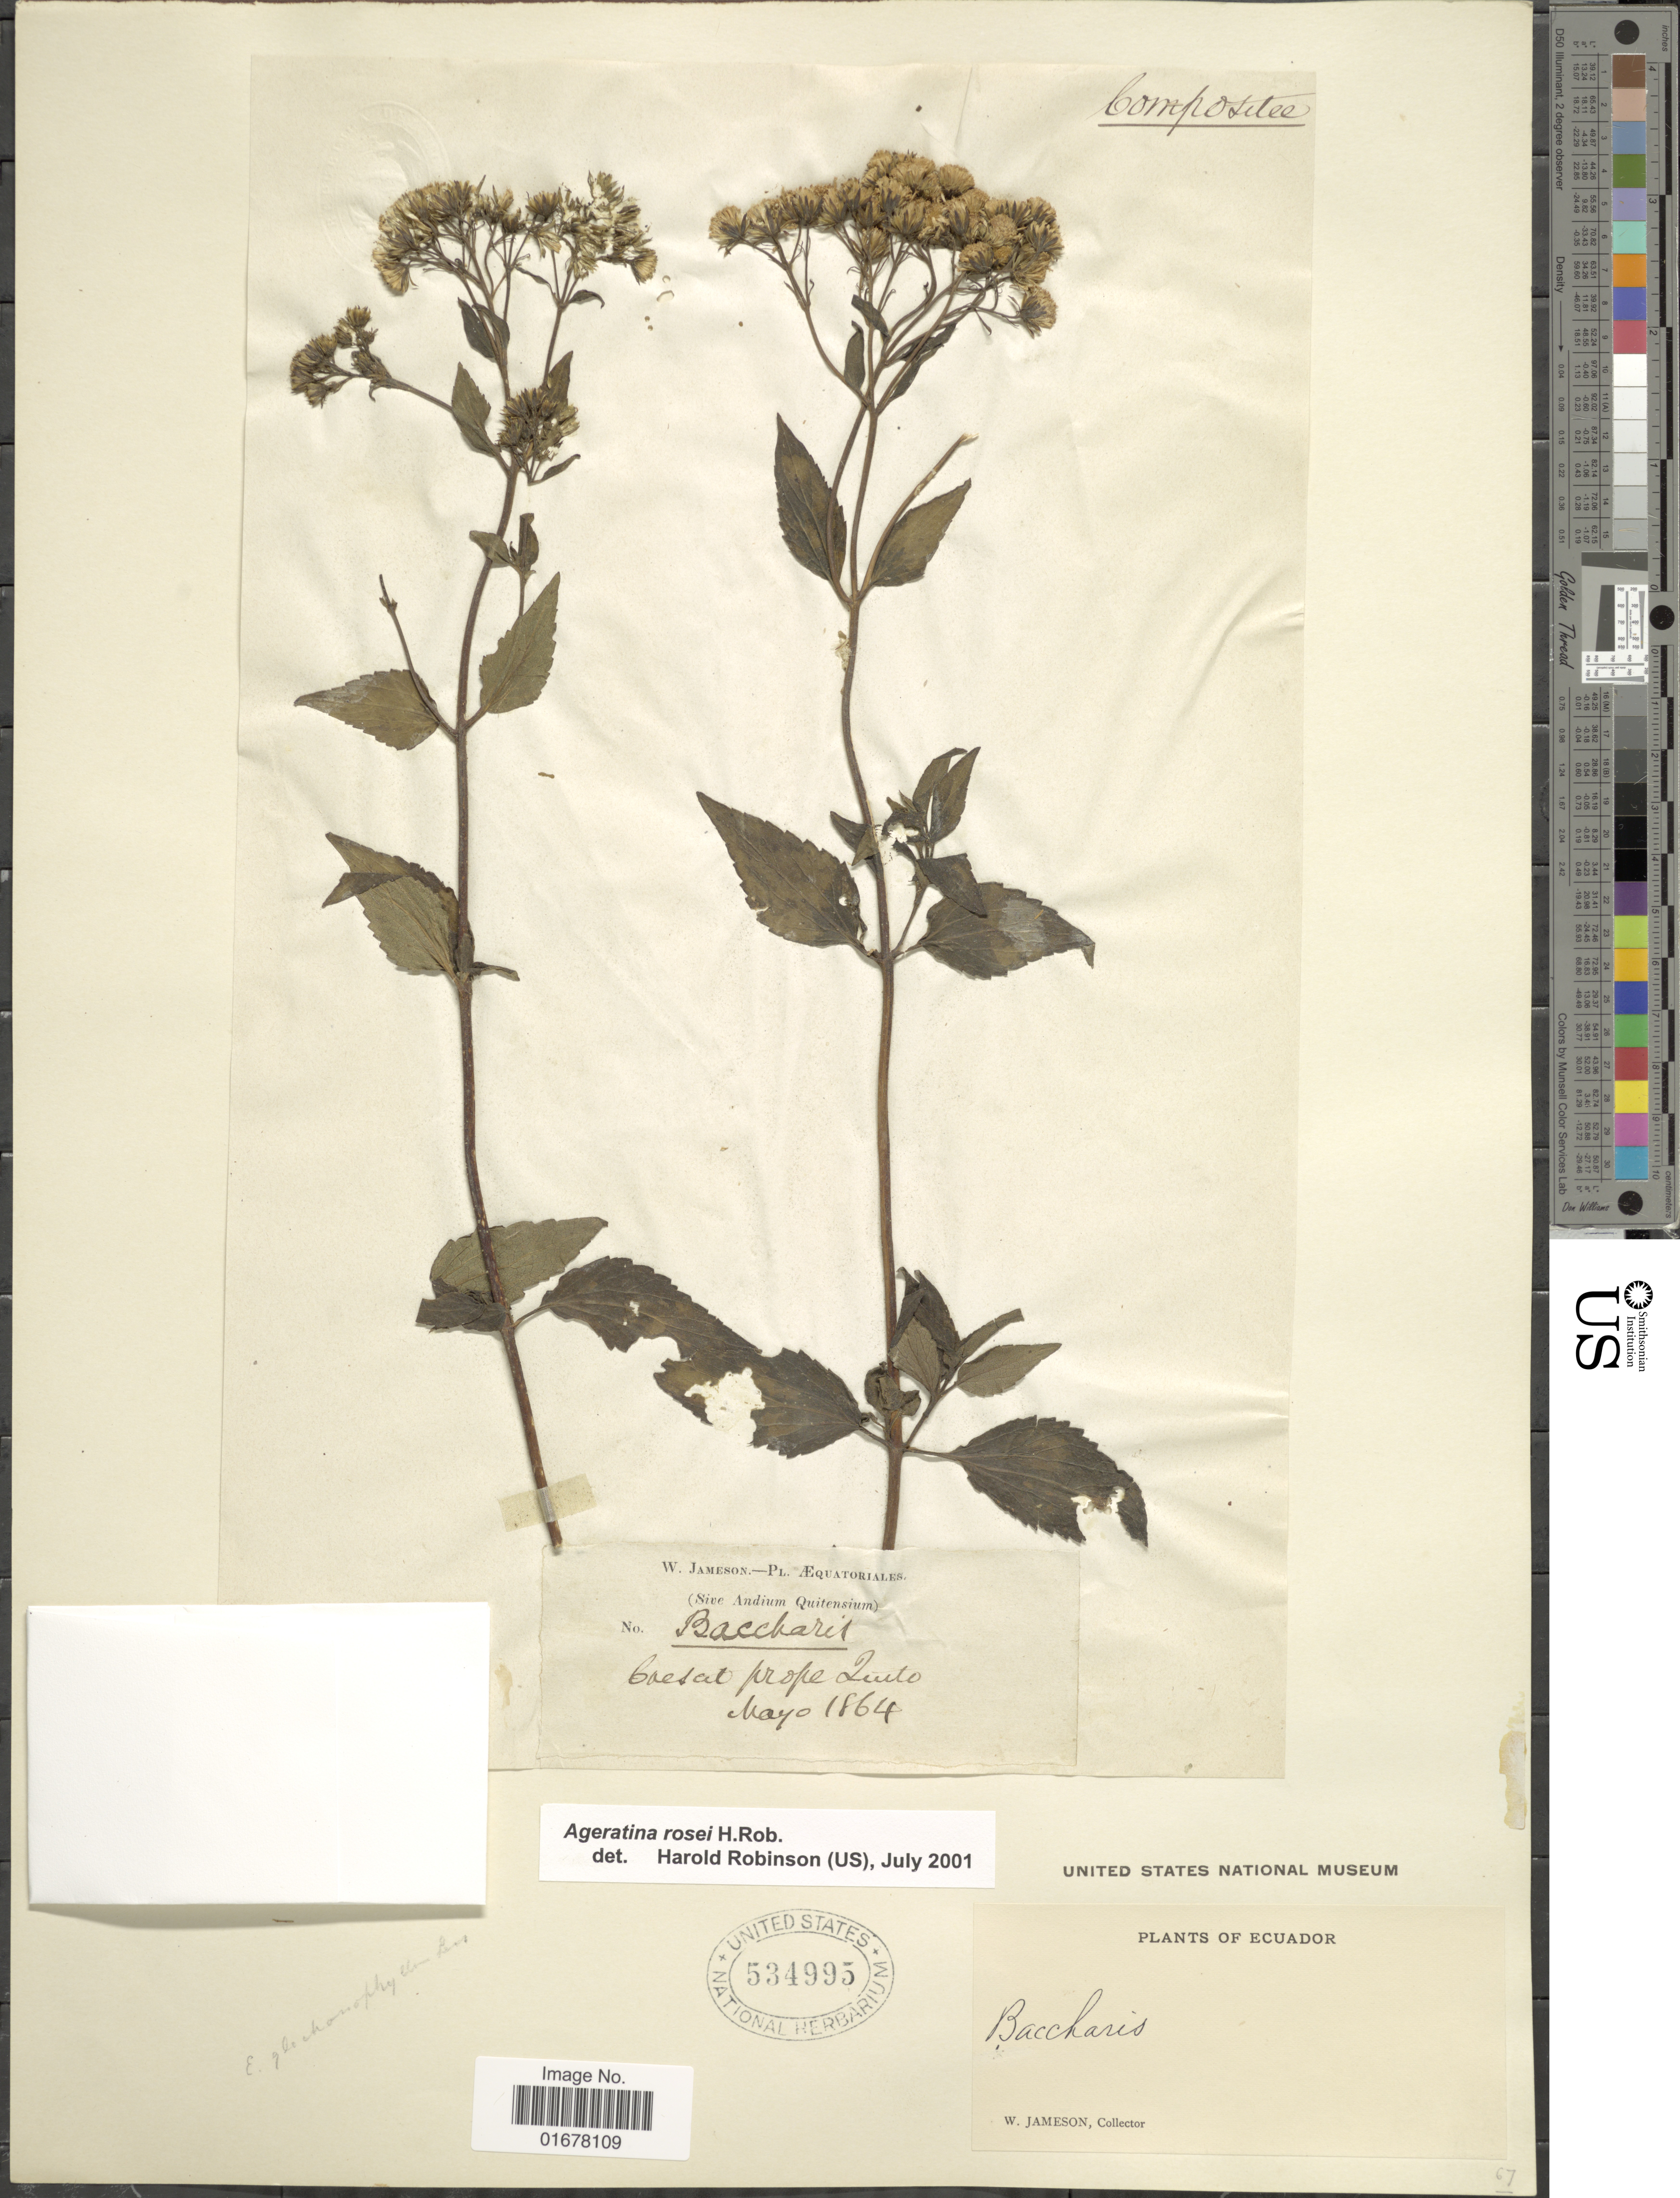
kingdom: Plantae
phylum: Tracheophyta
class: Magnoliopsida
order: Asterales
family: Asteraceae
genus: Ageratina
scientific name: Ageratina rosei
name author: H. Rob.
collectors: W. Jameson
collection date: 1864-05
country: Ecuador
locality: Caetat prope Quito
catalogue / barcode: US 534995